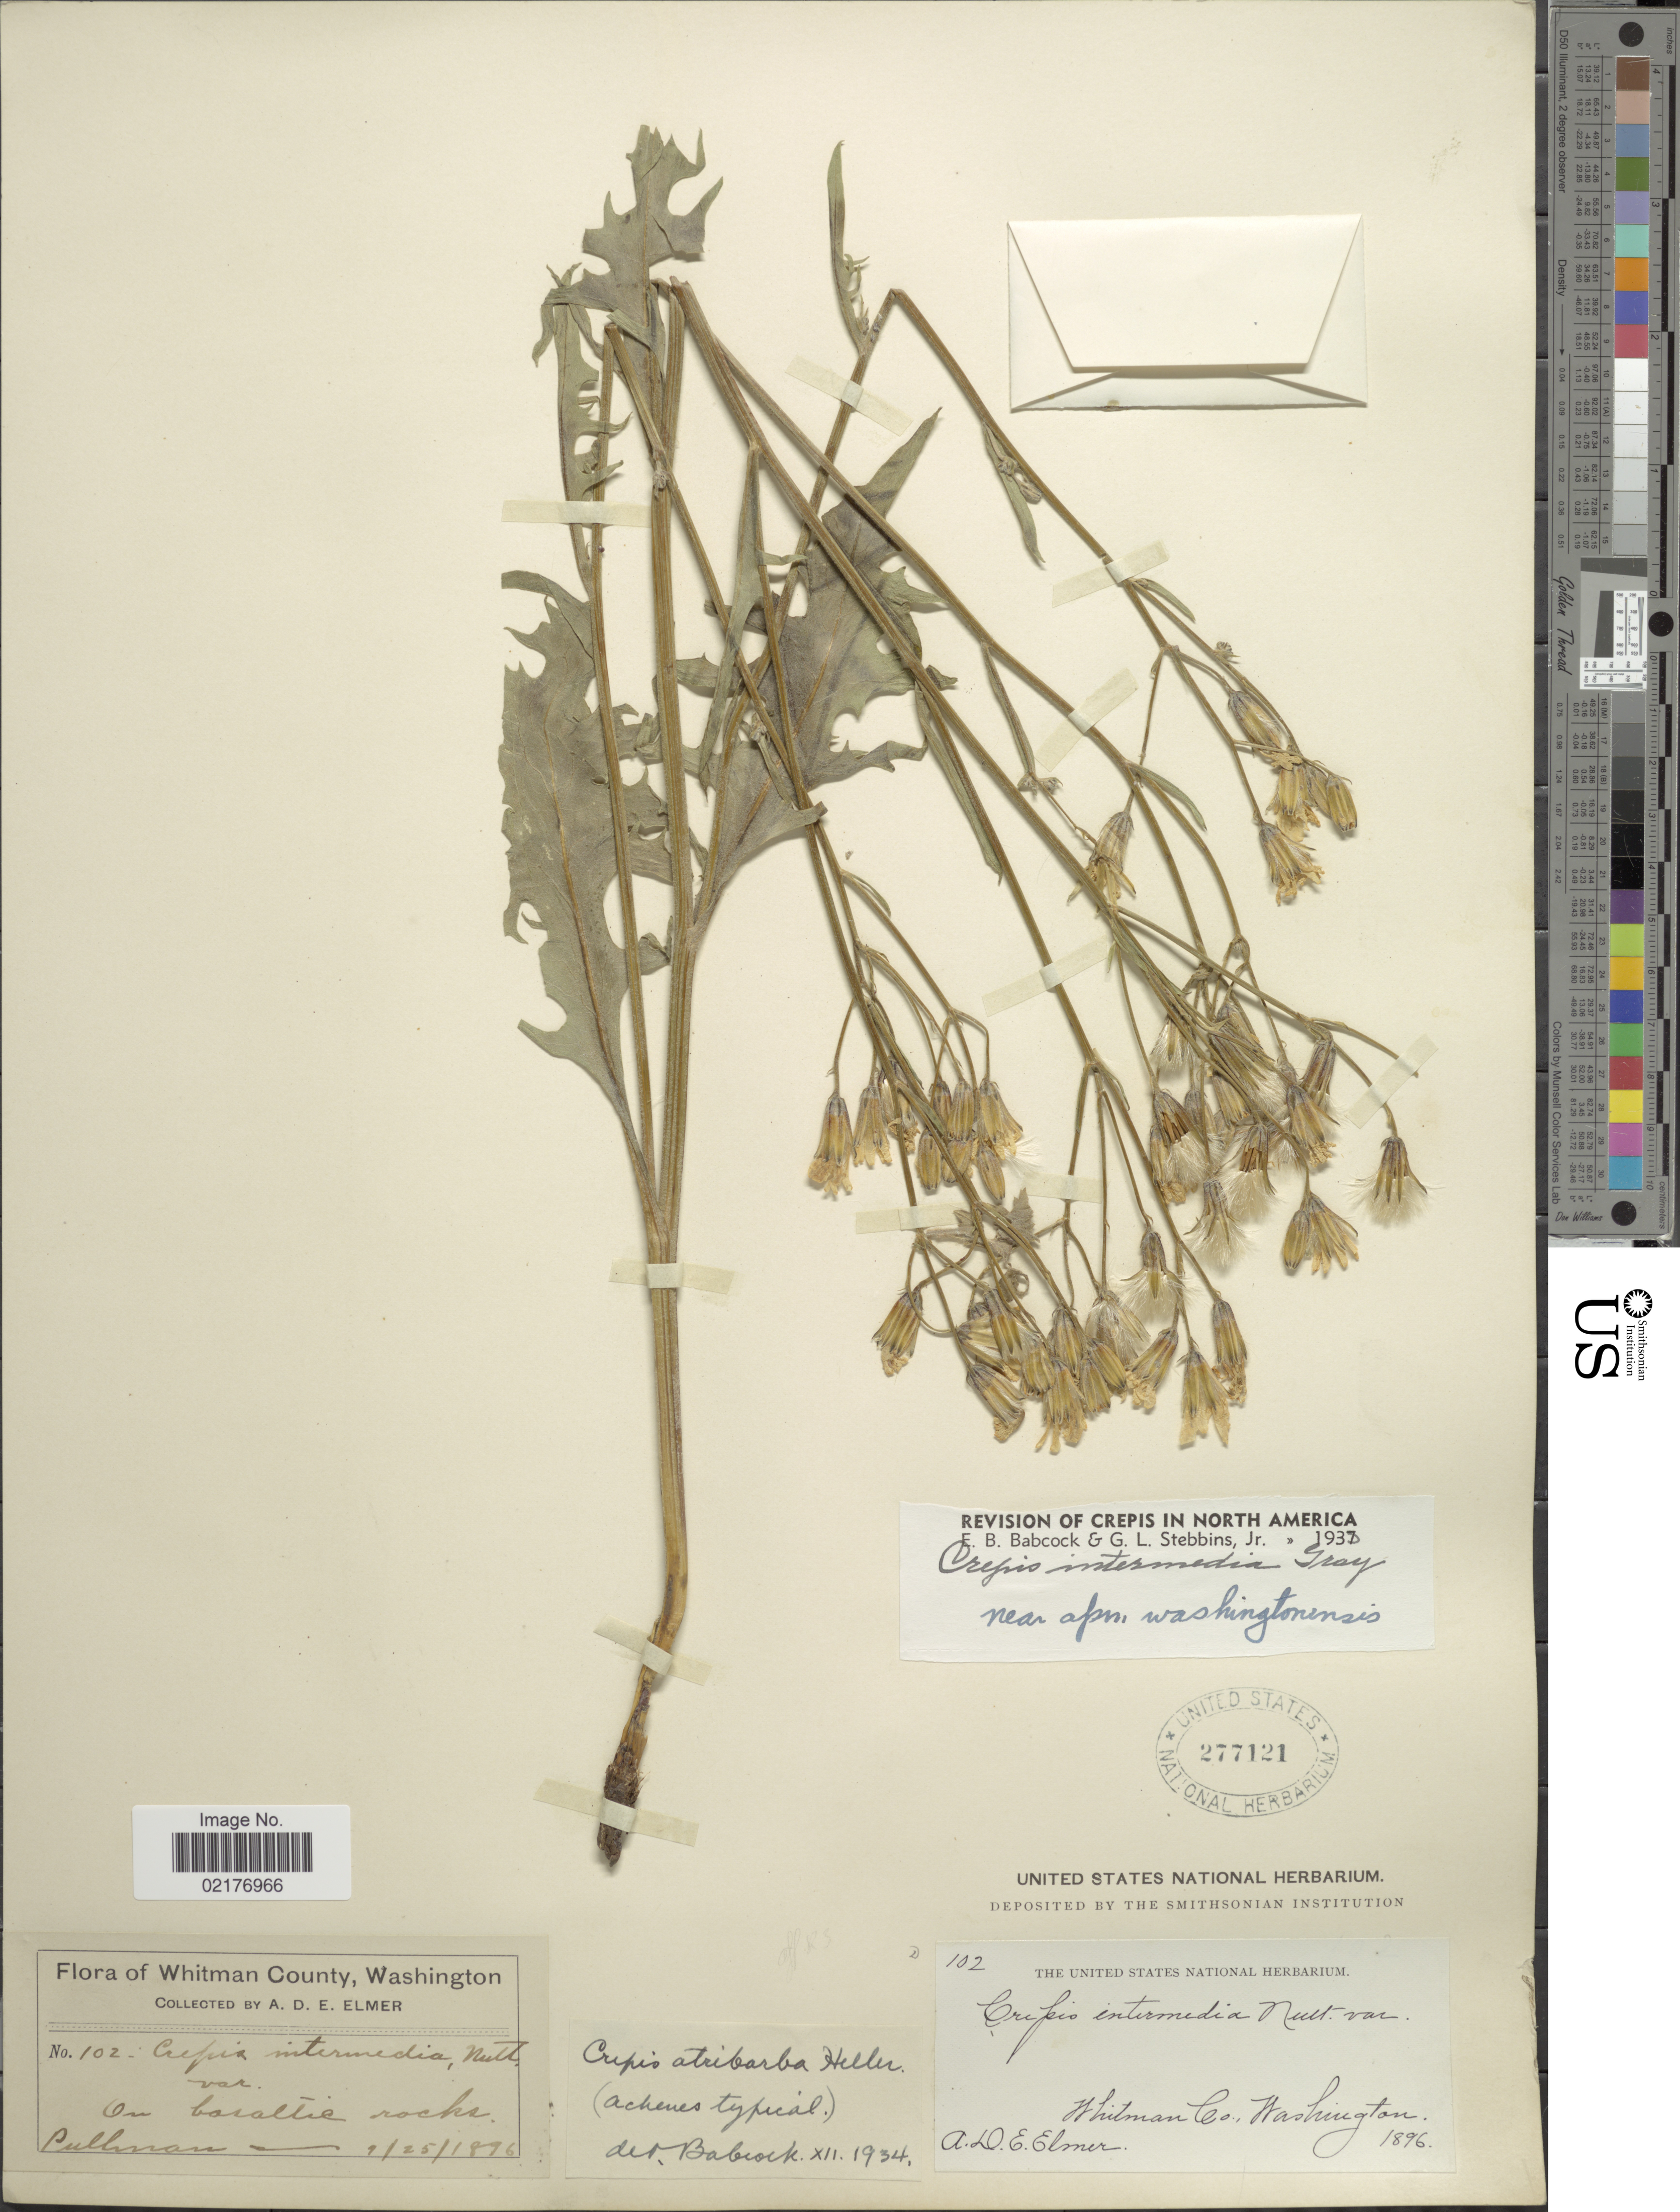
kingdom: Plantae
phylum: Tracheophyta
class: Magnoliopsida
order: Asterales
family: Asteraceae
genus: Crepis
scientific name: Crepis intermedia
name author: A. Gray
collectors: A. D. E. Elmer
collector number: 102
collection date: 1896-09-25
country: United States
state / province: Washington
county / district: Whitman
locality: Whitman Co., Washington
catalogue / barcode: US 277121